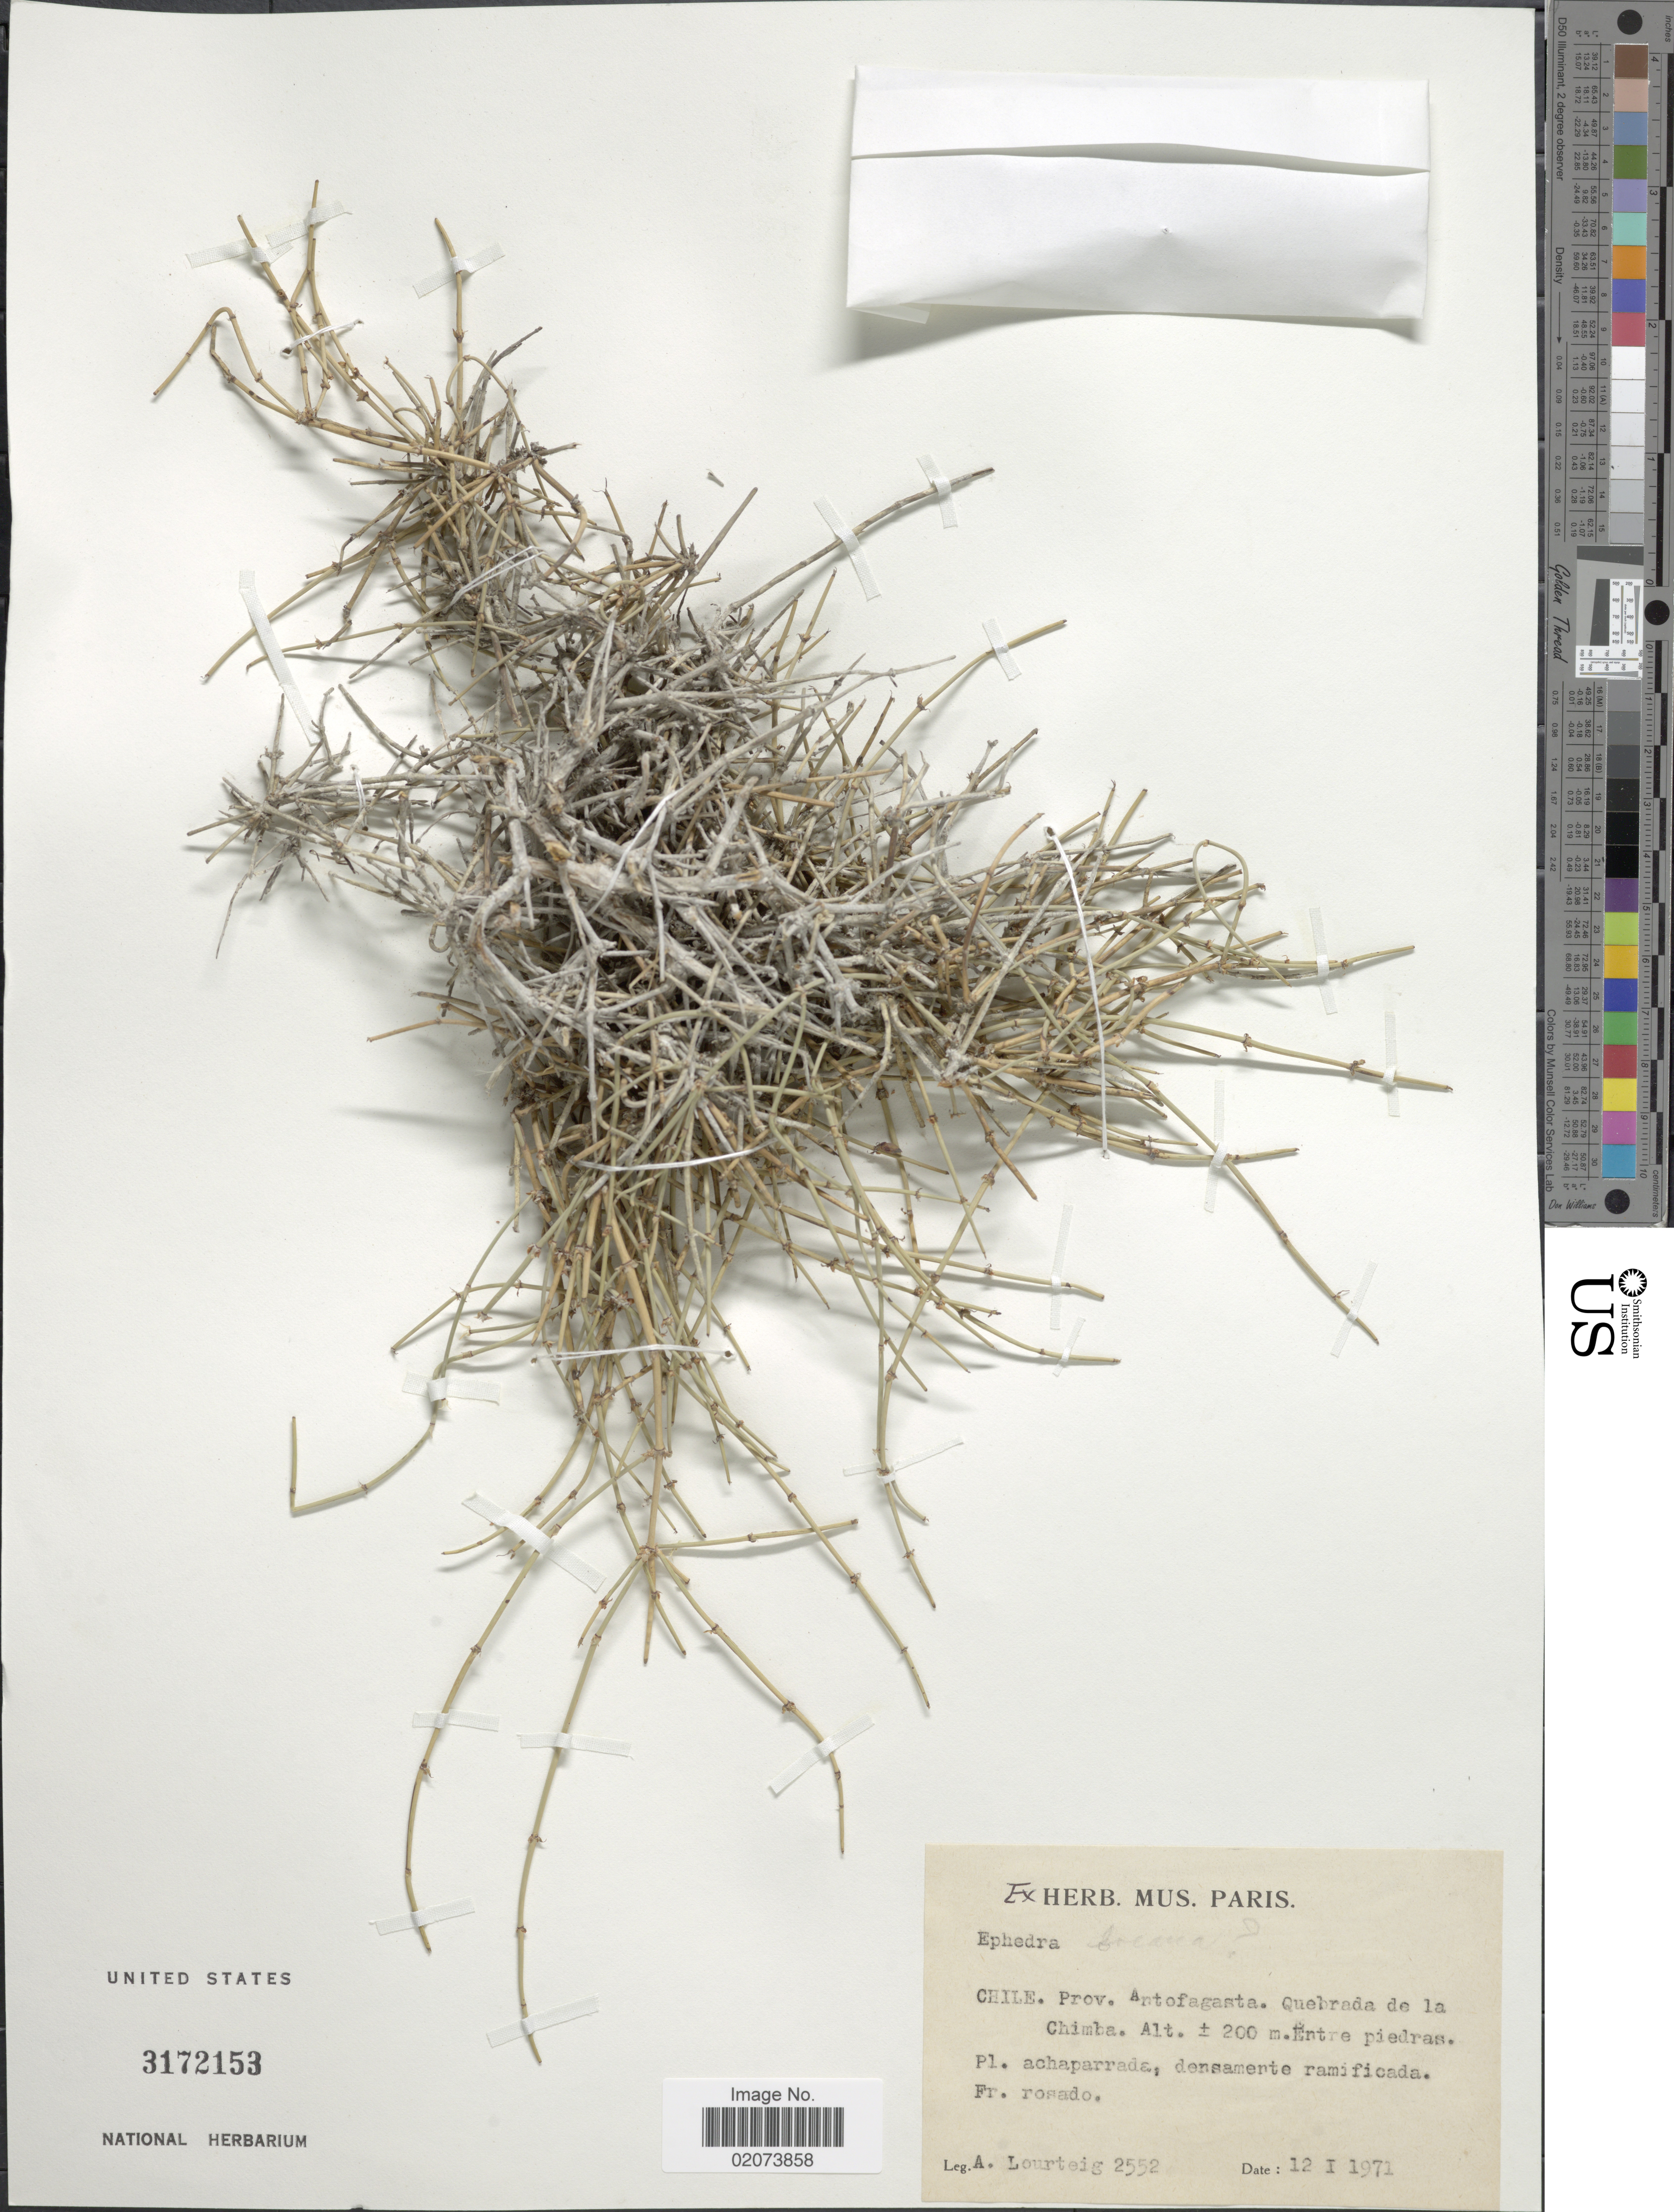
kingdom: Plantae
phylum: Tracheophyta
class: Gnetopsida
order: Ephedrales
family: Ephedraceae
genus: Ephedra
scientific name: Ephedra breana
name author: Phil.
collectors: A. Lourteig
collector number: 2552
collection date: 1971-01-12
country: Chile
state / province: Antofagasta (II)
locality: Chile, Prov. Antofagasta, Quebrada de la Chimba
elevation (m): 200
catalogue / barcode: US 3172153